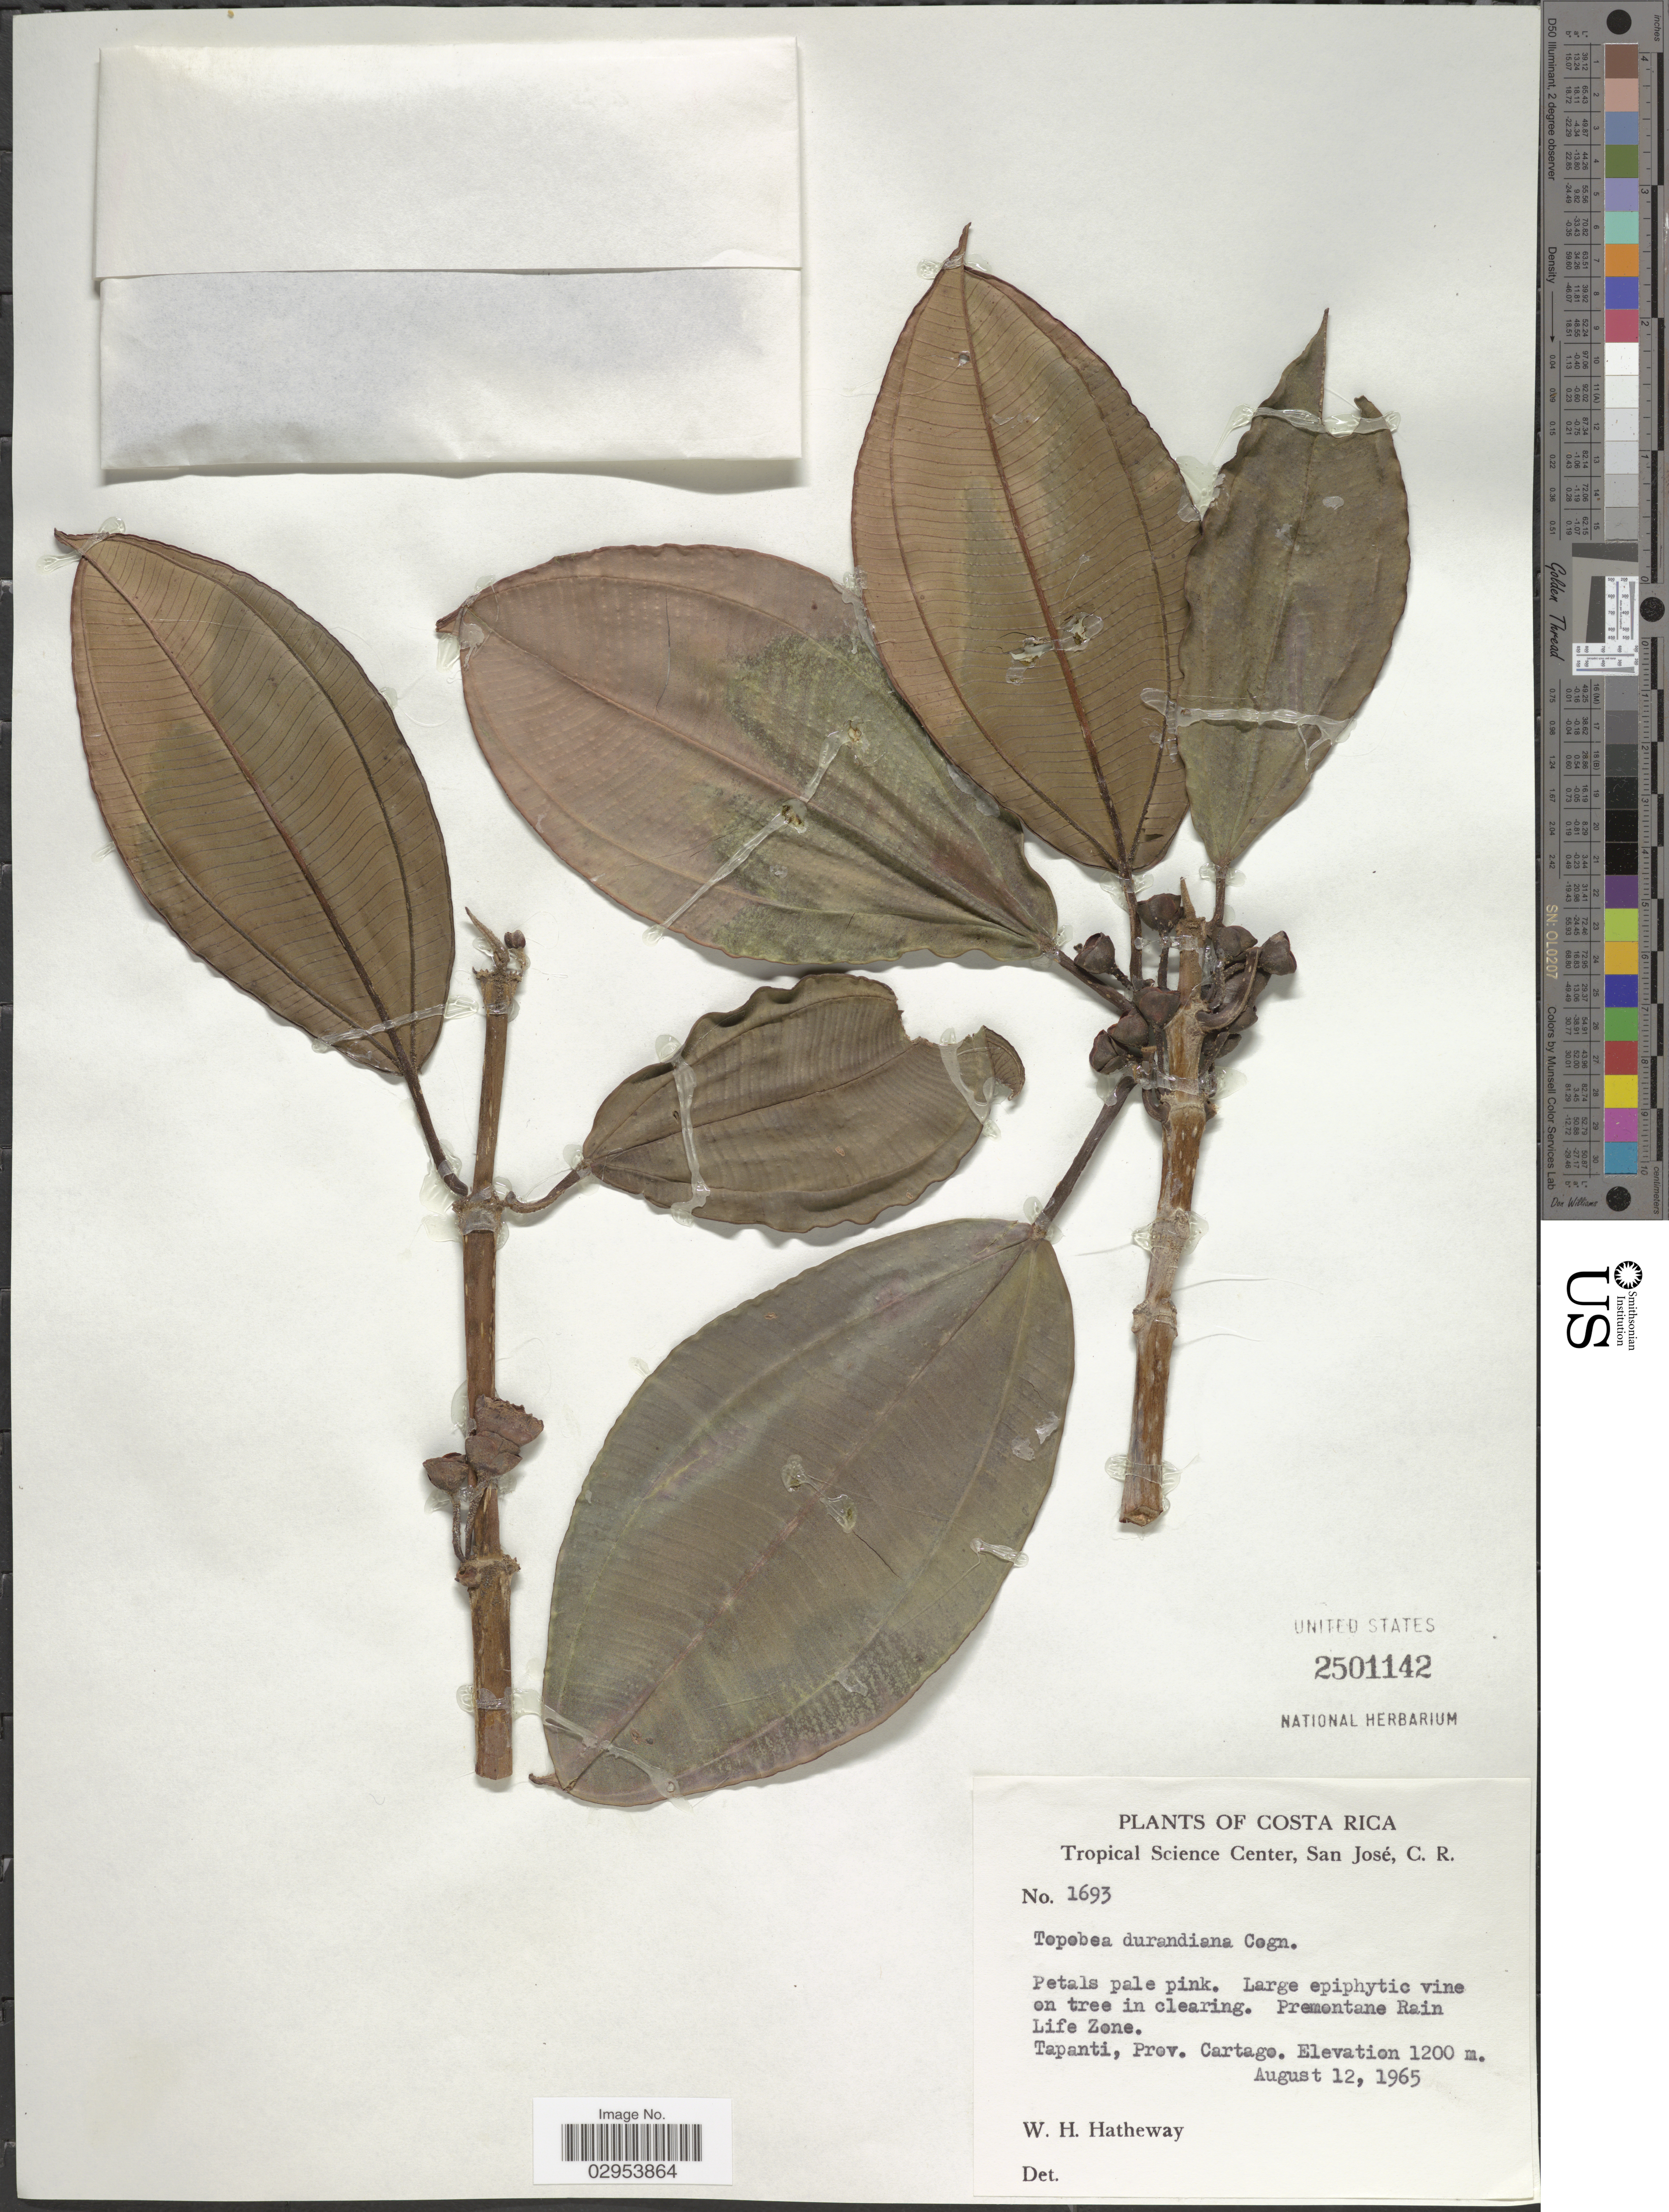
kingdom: Plantae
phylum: Tracheophyta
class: Magnoliopsida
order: Myrtales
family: Melastomataceae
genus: Topobea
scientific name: Topobea maurofernandeziana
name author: Cogn.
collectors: W. H. Hatheway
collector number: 1693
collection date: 1965-08-12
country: Costa Rica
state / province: Cartago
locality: Premontane Rain Life Zone. Tapanti.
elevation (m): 1200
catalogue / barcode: US 2501142